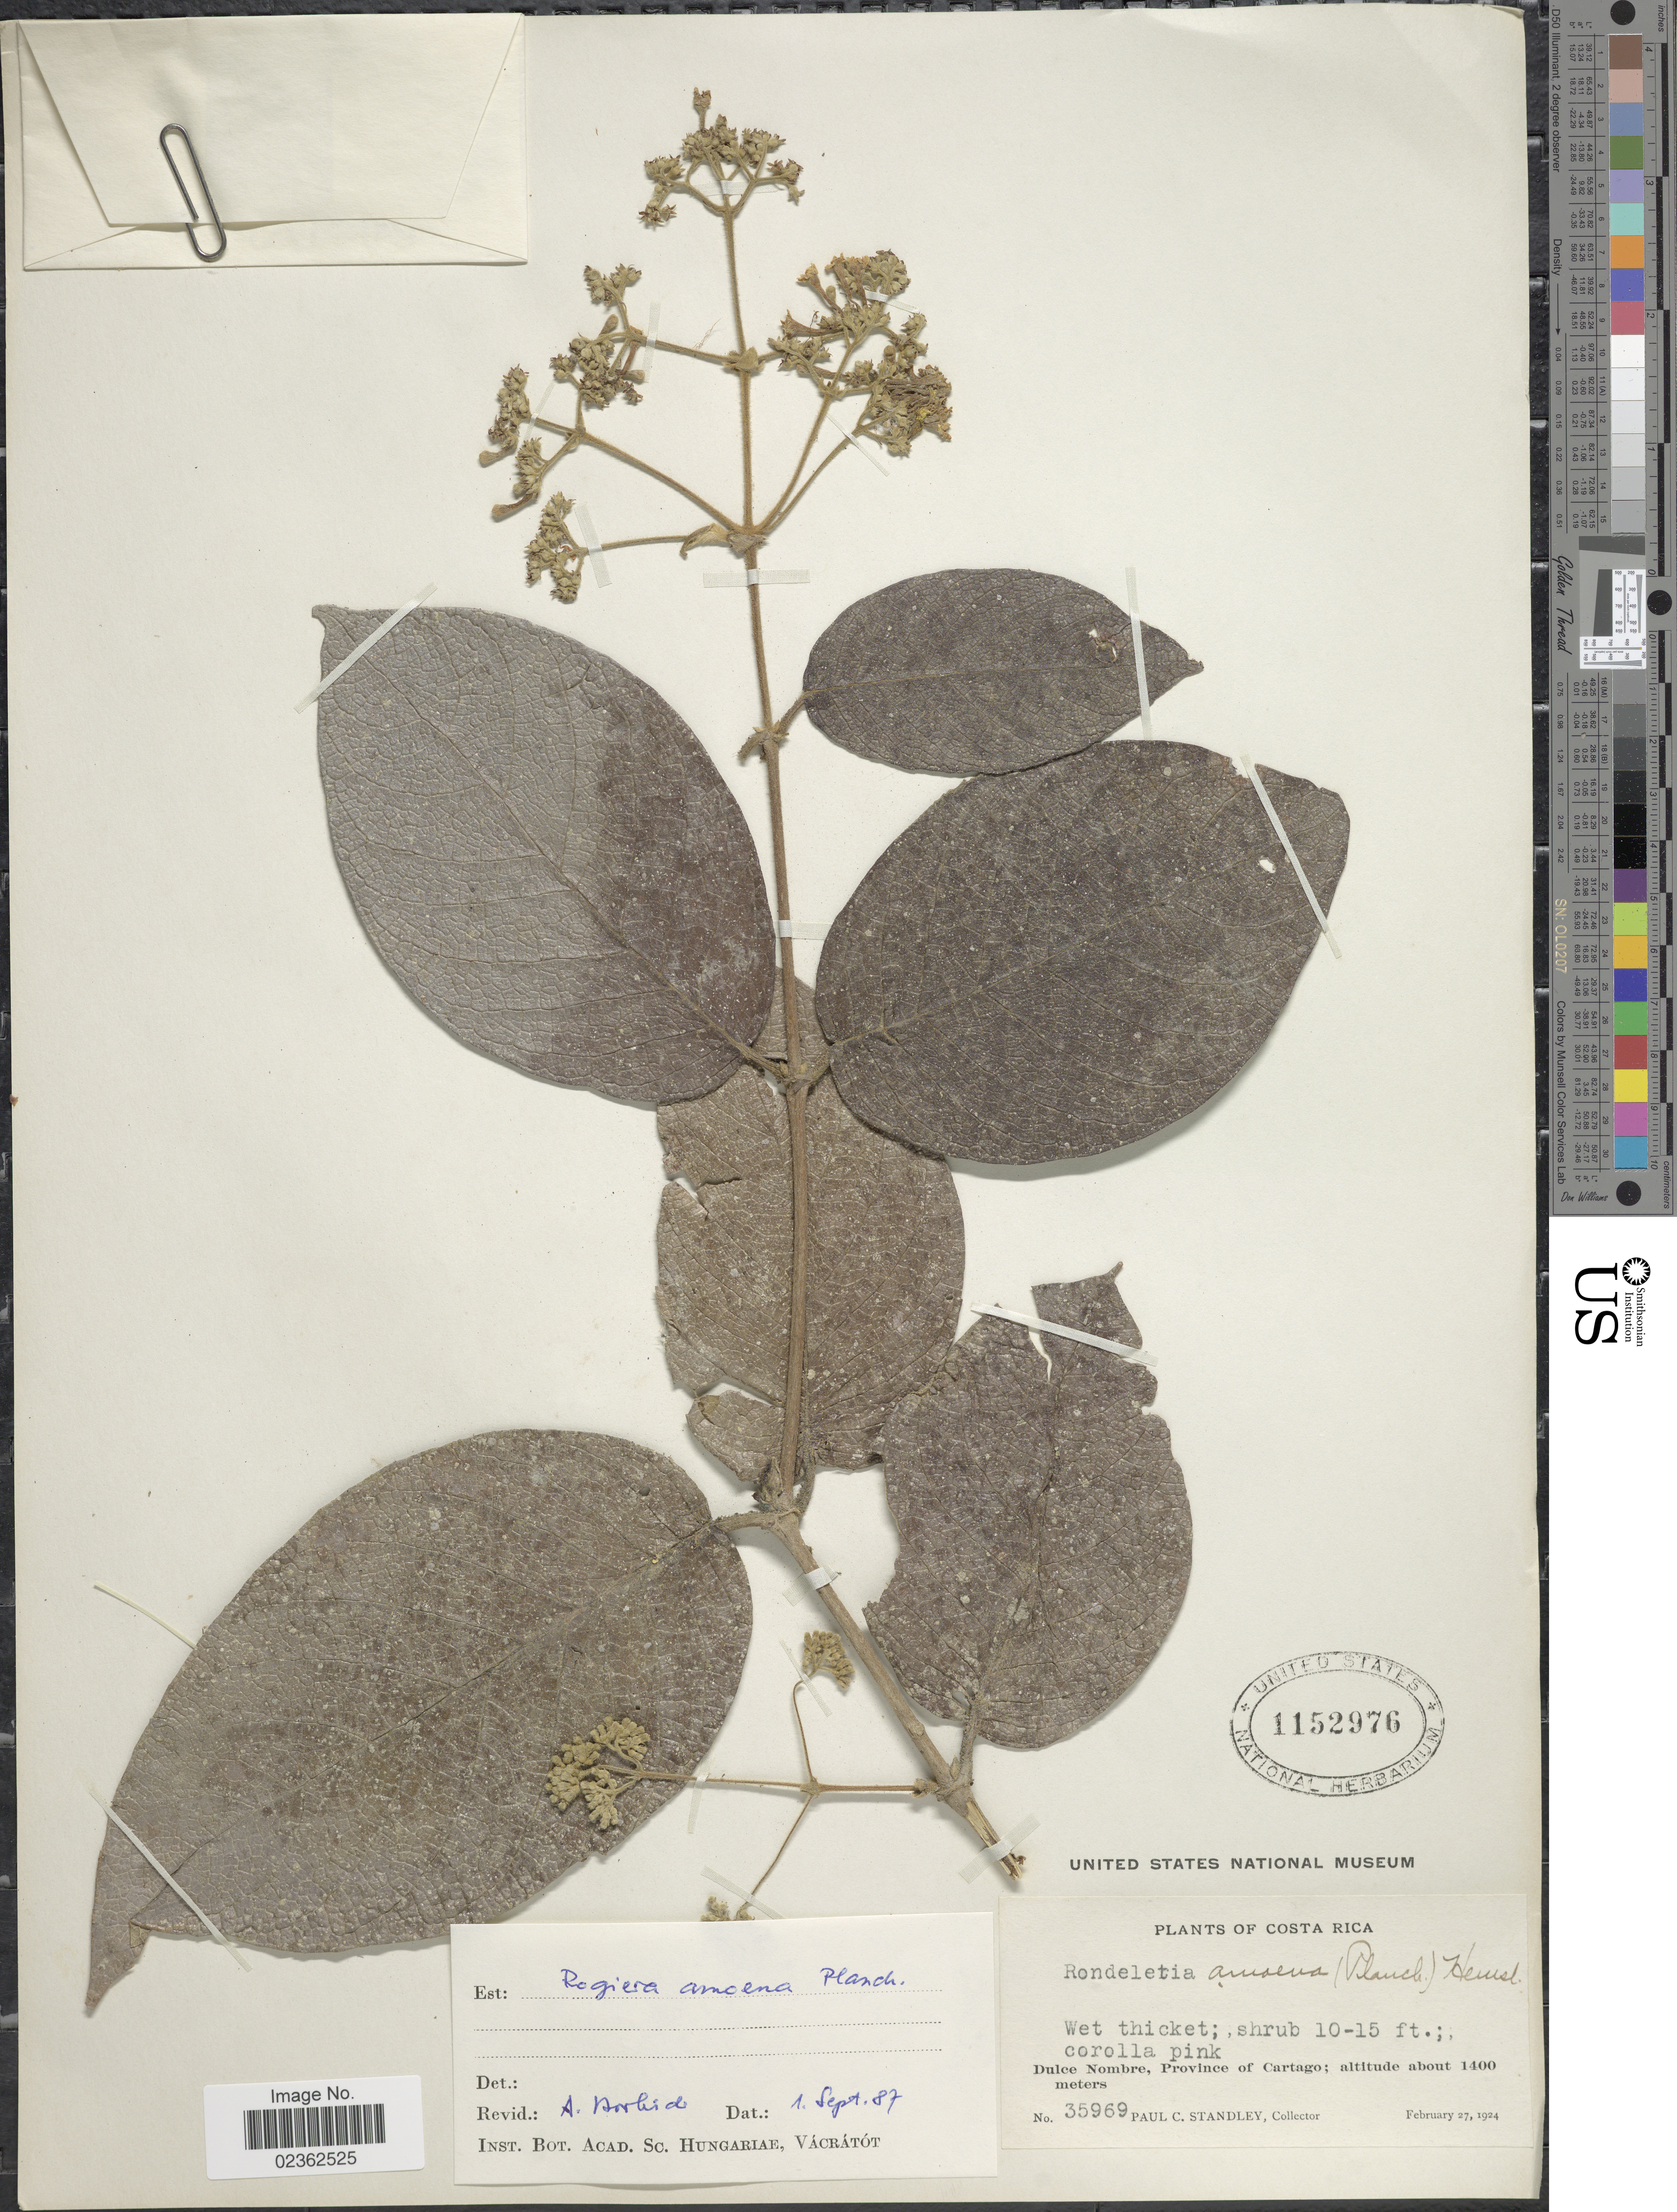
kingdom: Plantae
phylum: Tracheophyta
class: Magnoliopsida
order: Gentianales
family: Rubiaceae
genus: Rogiera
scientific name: Rogiera amoena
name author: Planch.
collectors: P. C. Standley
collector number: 35969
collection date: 1924-02-27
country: Costa Rica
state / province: Cartago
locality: Wet thicket, Dulce Nombre.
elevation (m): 1400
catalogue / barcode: US 1152976